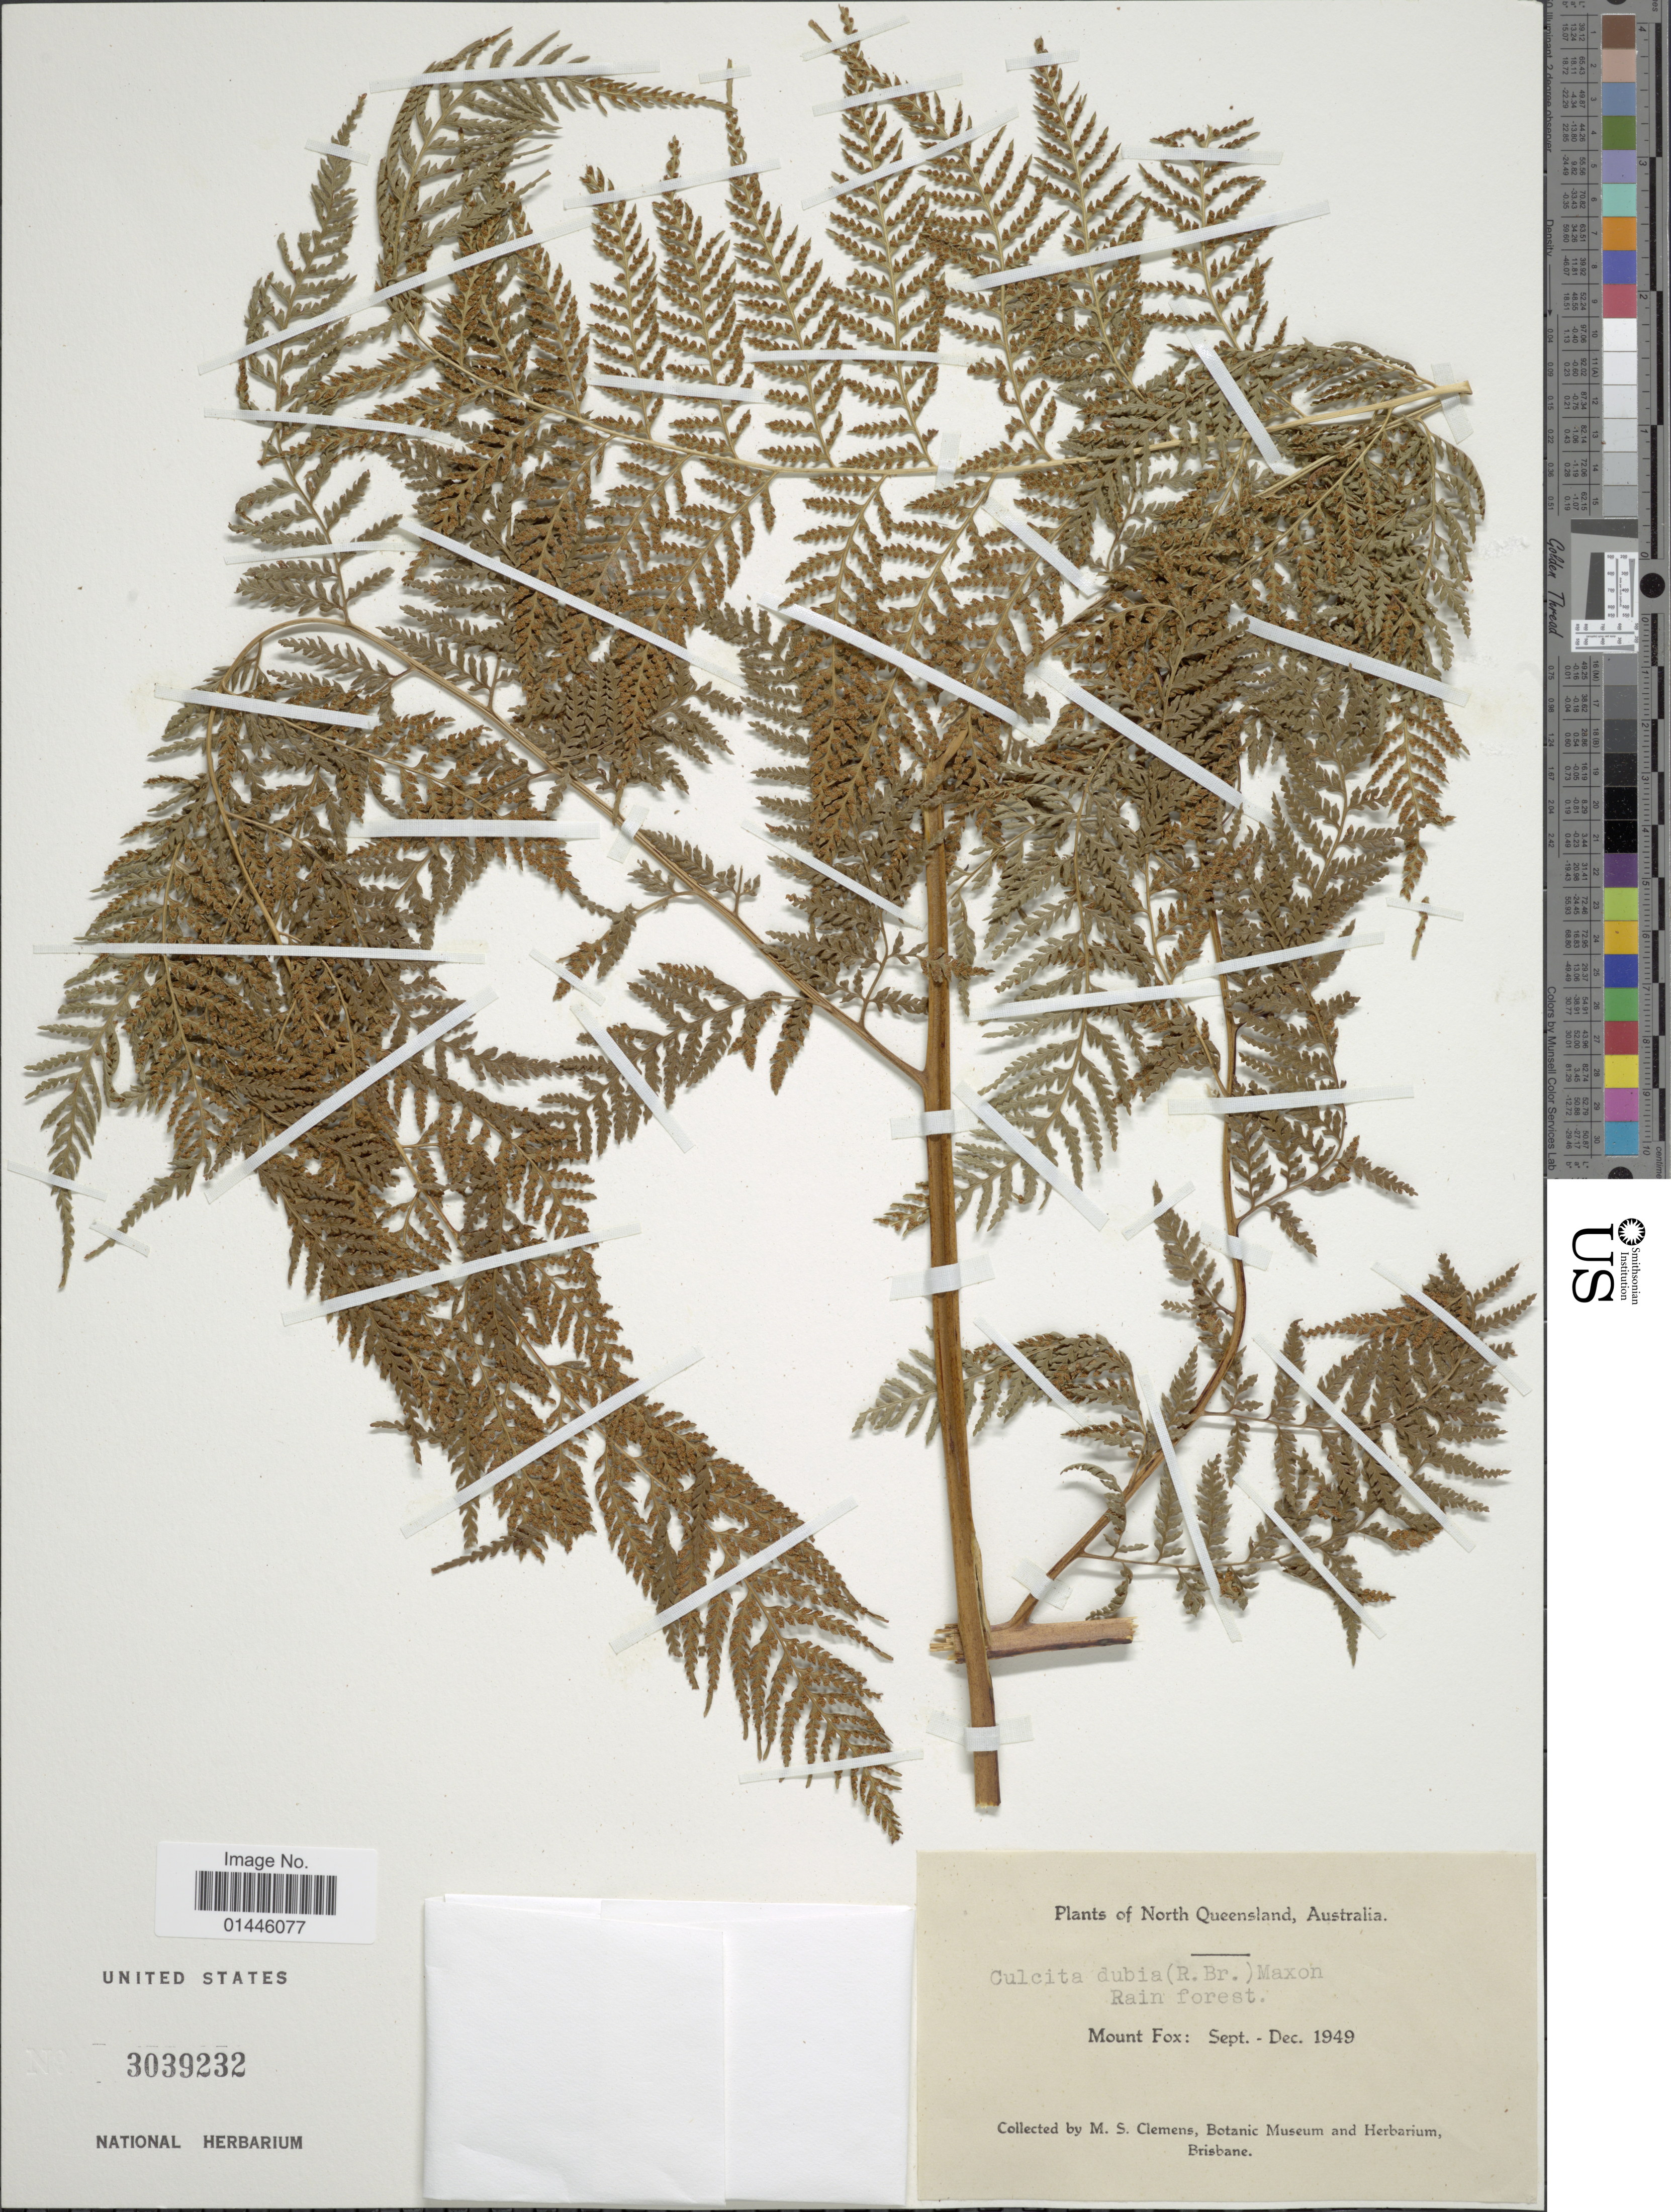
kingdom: Plantae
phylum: Tracheophyta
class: Polypodiopsida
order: Cyatheales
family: Dicksoniaceae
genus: Calochlaena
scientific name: Calochlaena dubia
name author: (R. Br.) M.D. Turner & R.A. White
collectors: M. S. Clemens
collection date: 1949-09/1949-12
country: Australia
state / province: Queensland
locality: North Queensland, Mount Fox.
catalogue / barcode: US 3039232